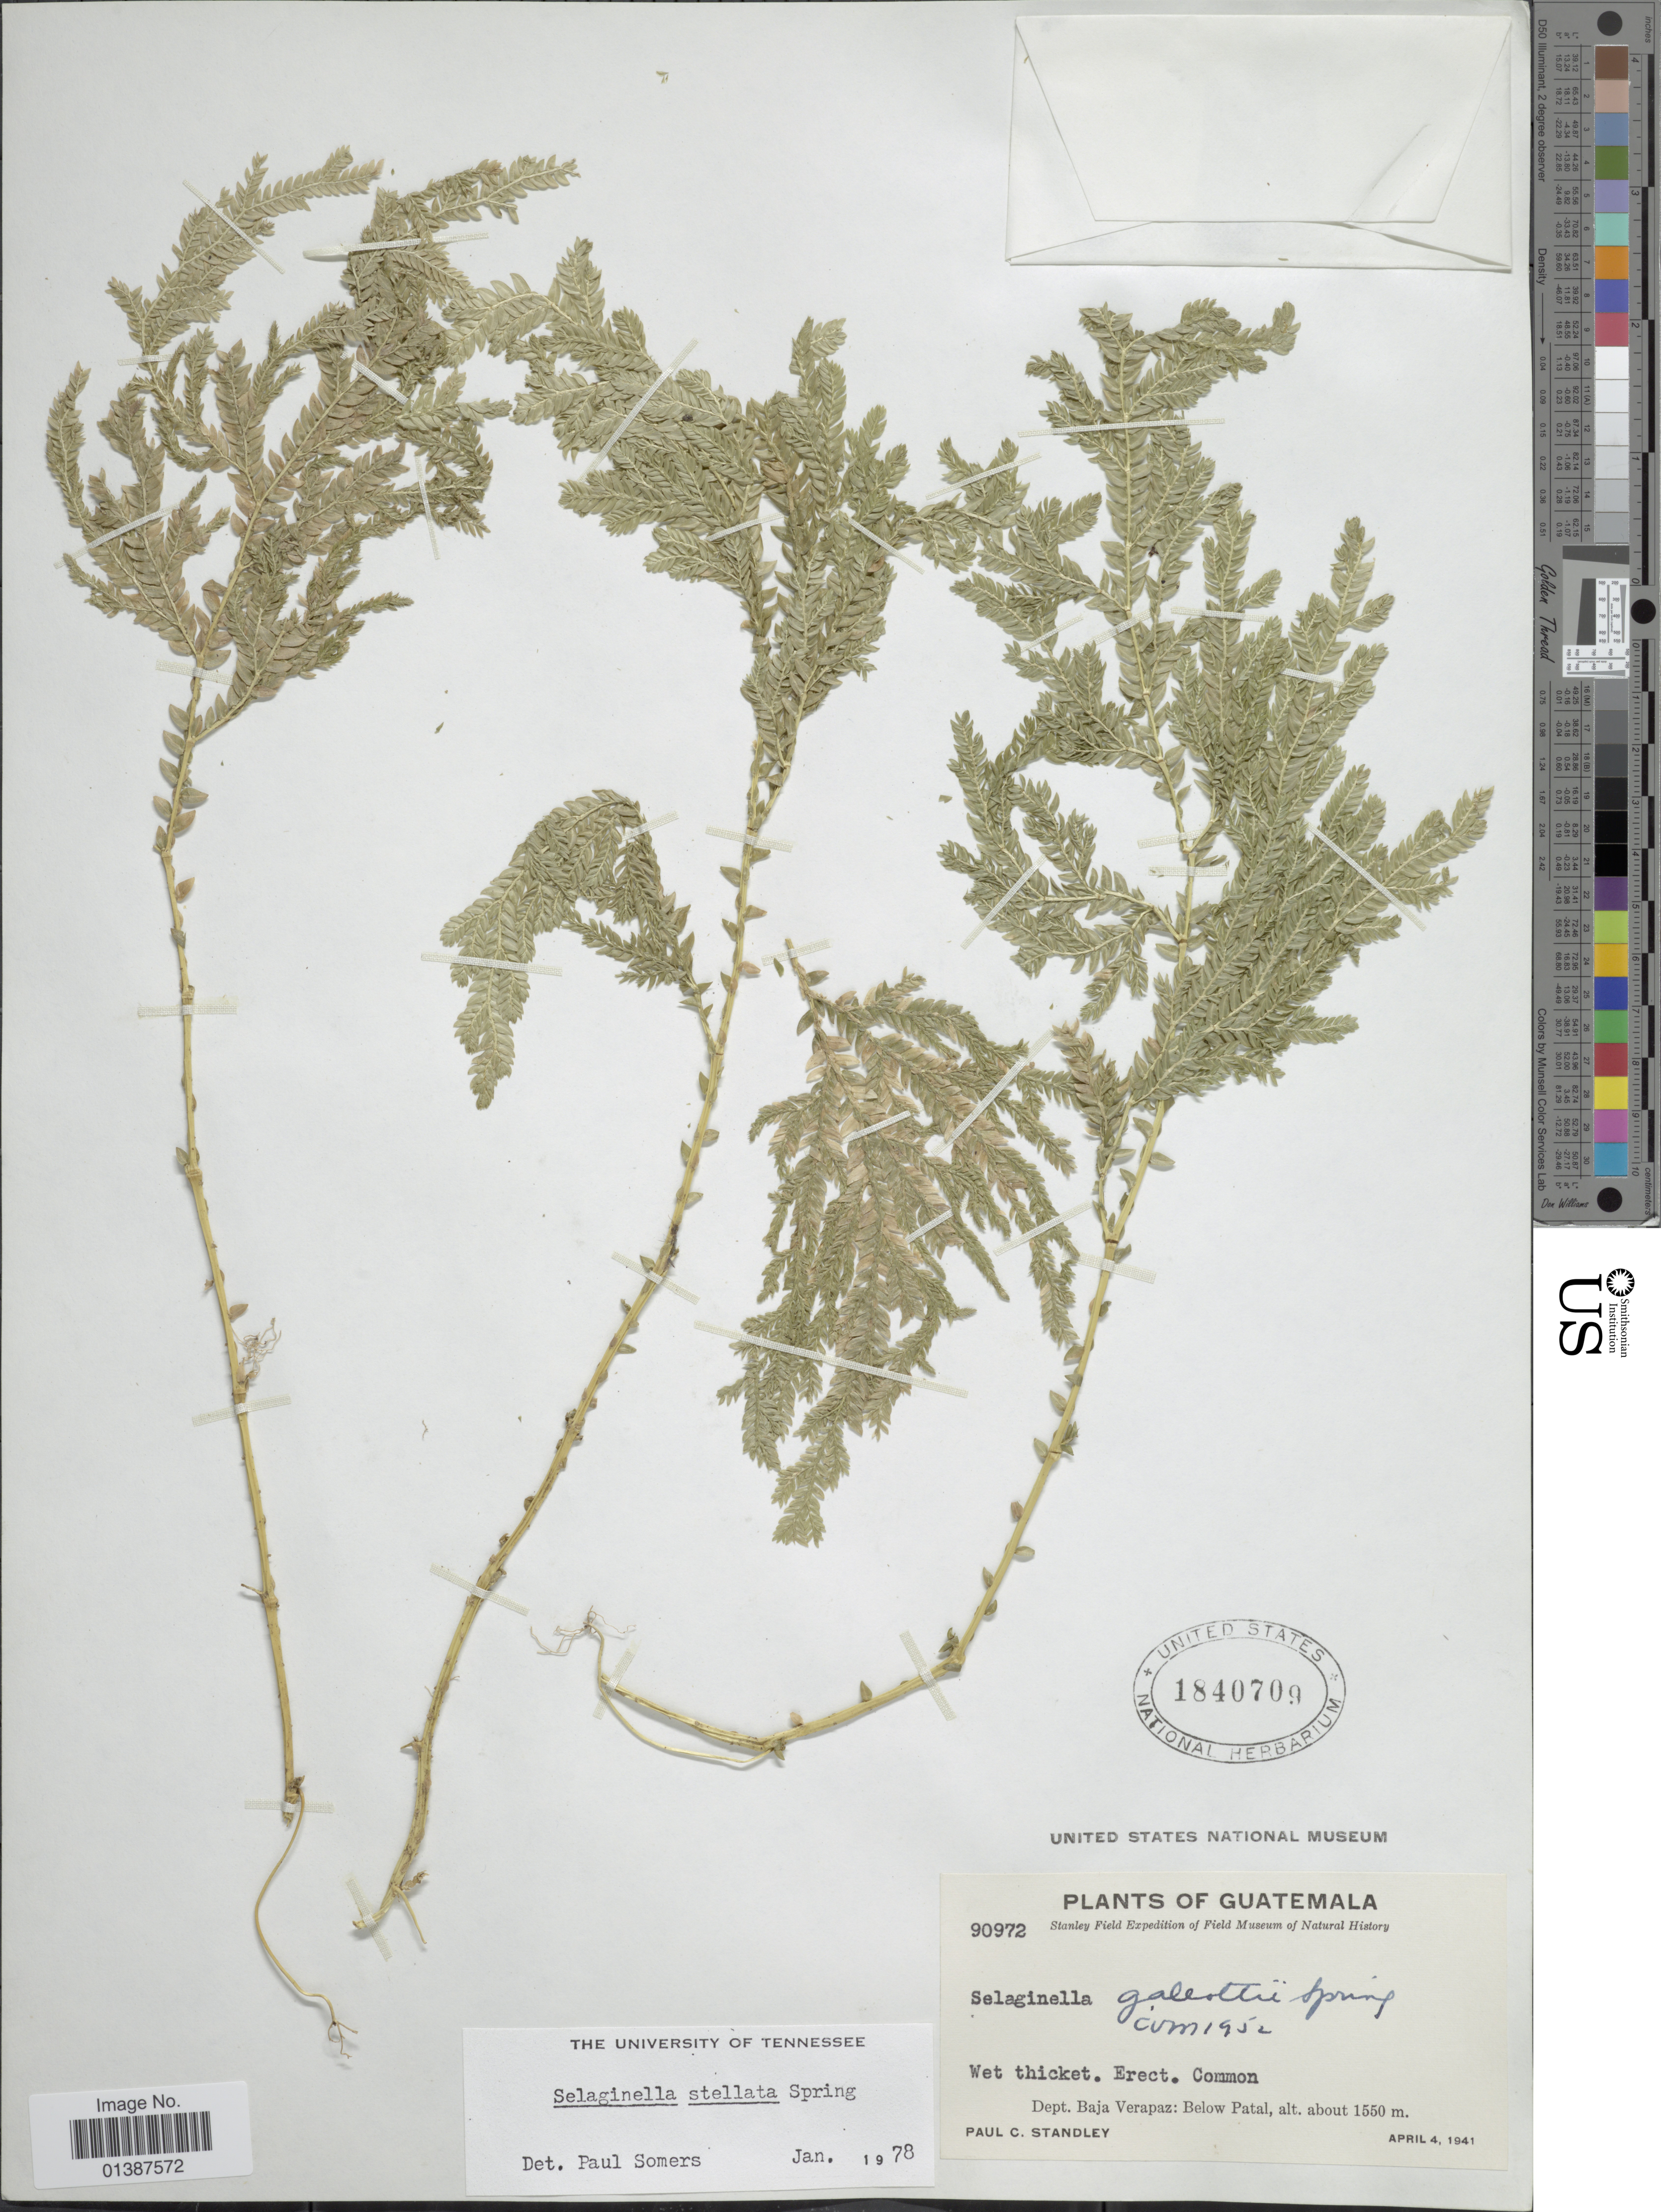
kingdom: Plantae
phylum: Tracheophyta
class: Lycopodiopsida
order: Selaginellales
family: Selaginellaceae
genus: Selaginella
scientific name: Selaginella galeottii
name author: Spring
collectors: P. C. Standley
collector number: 90972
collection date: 1941-04-04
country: Guatemala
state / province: Baja Verapaz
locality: Dept. Baja Verapaz: Below Patal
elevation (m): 1550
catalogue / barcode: US 1840709